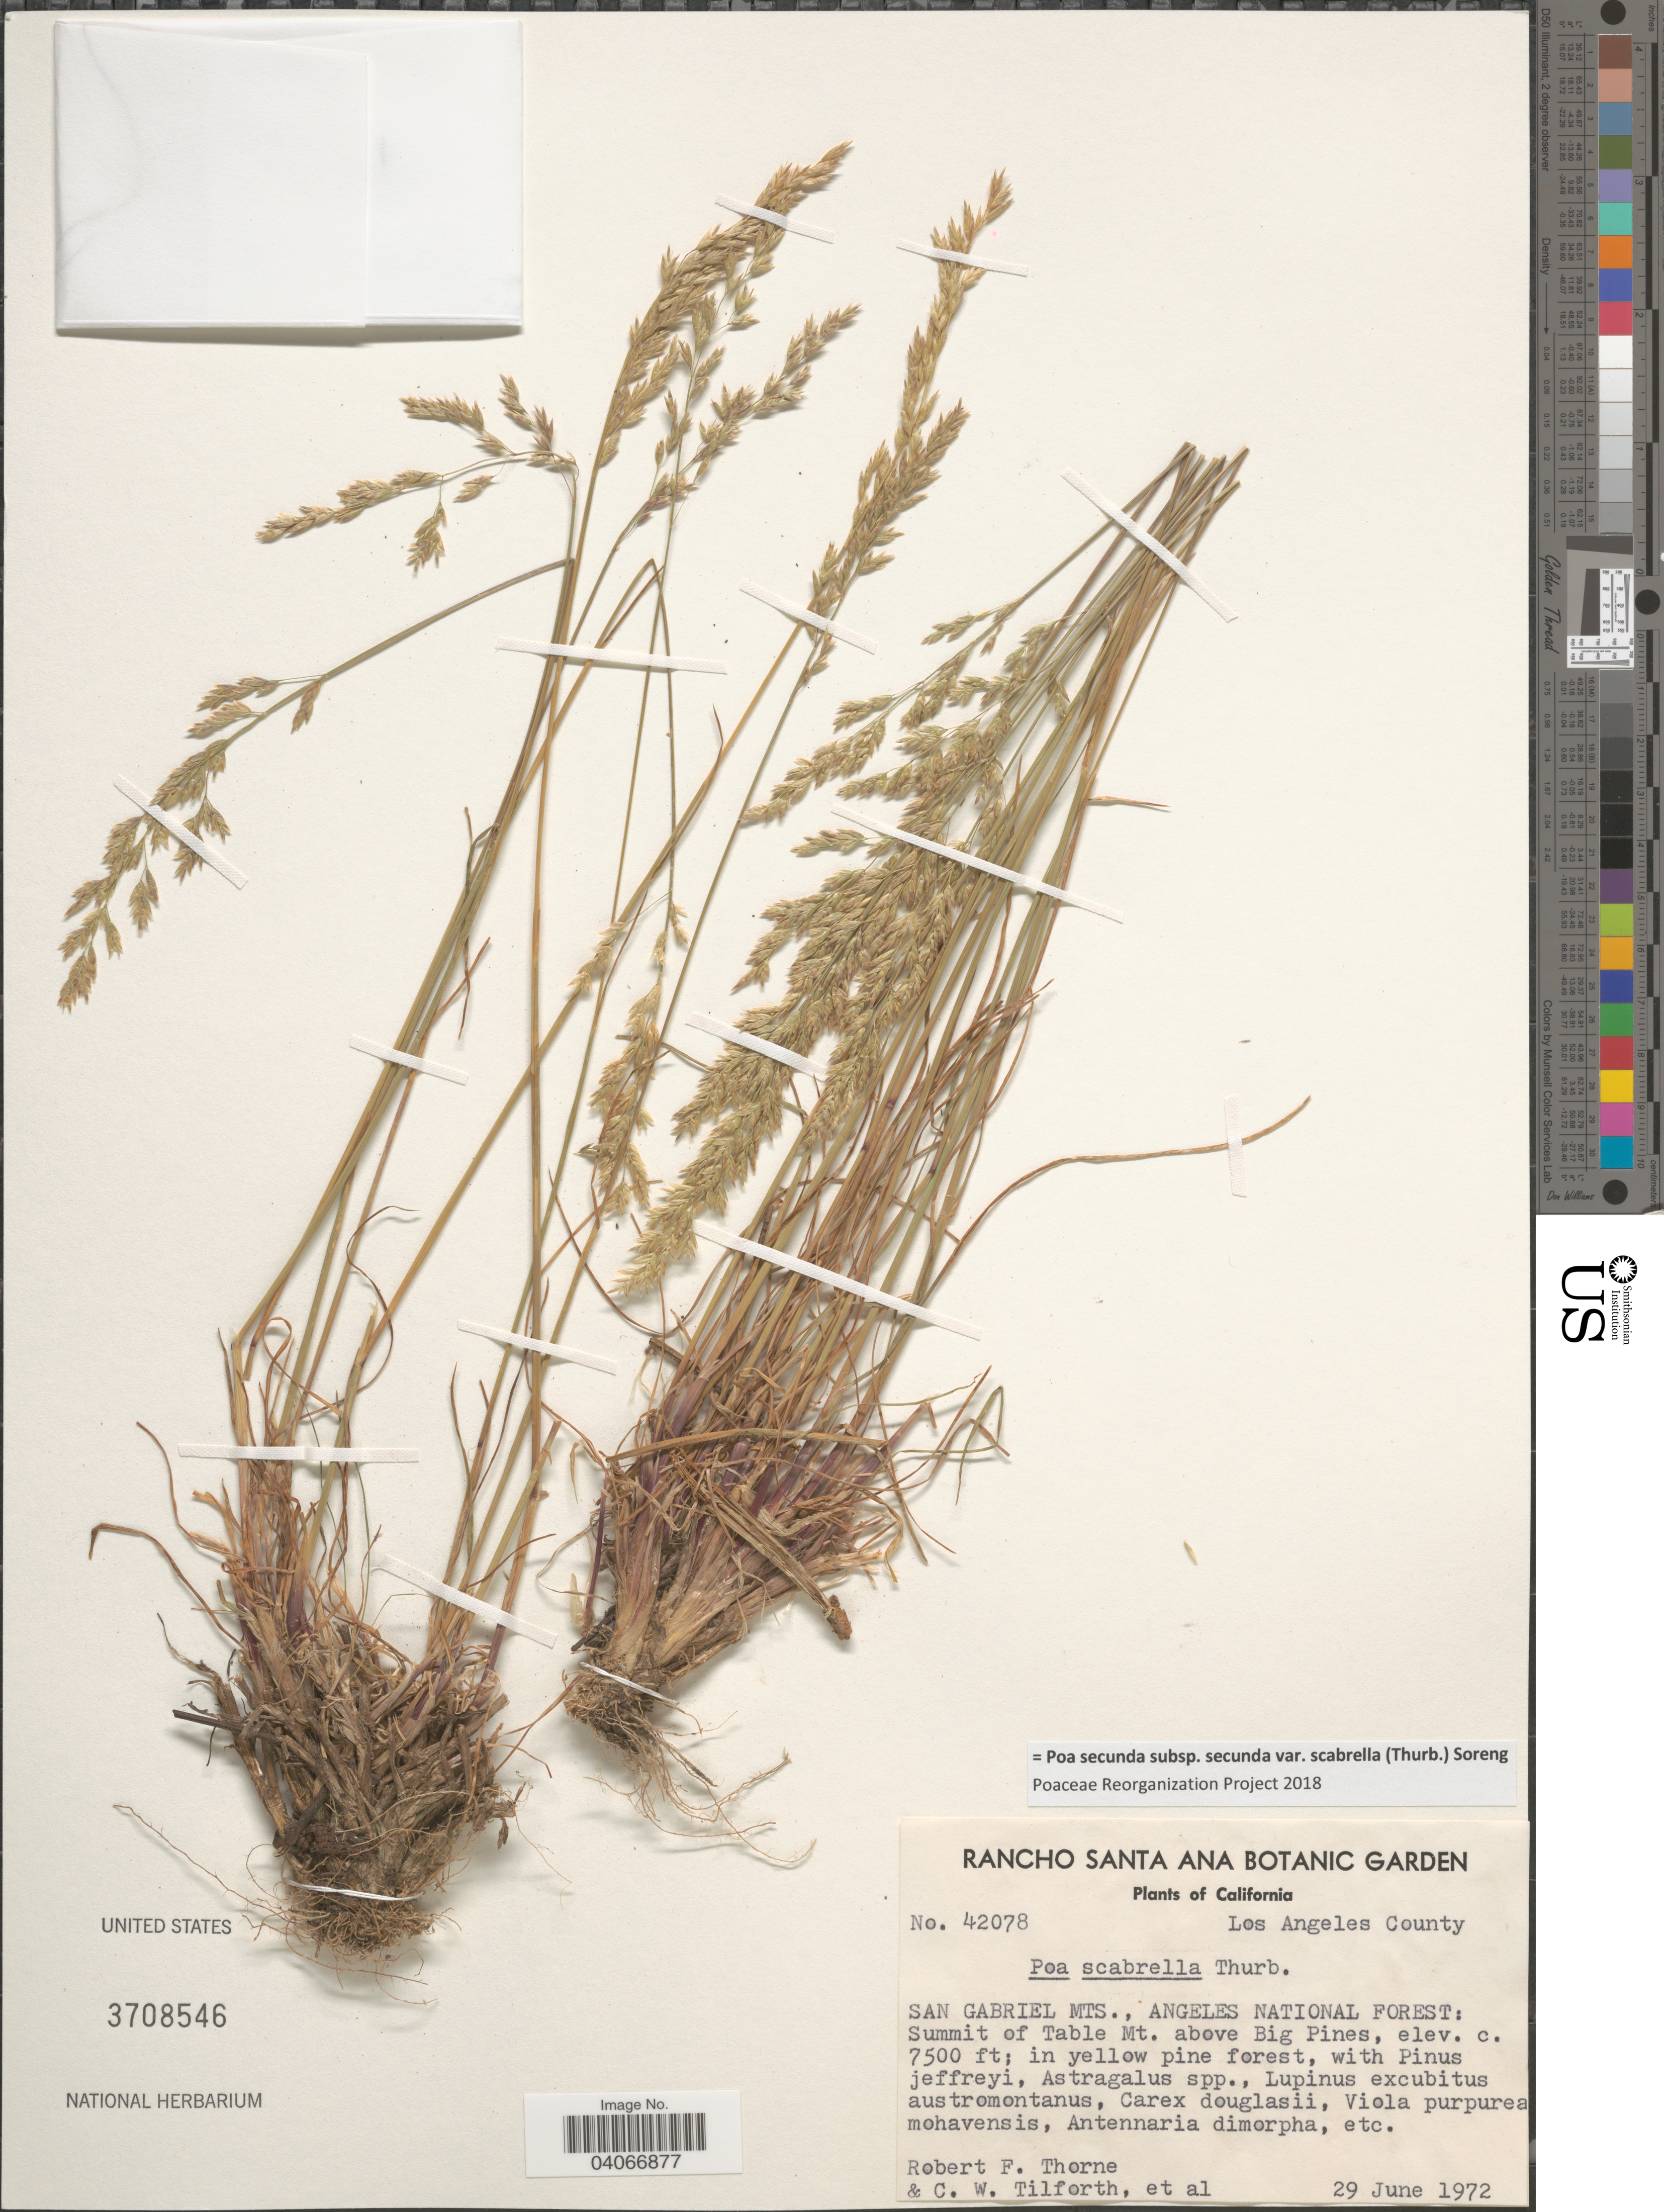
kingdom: Plantae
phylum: Tracheophyta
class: Liliopsida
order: Poales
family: Poaceae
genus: Poa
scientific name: Poa secunda subsp. secunda var. scabrella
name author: (Thurb.) Soreng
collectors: R. F. Thorne, C. Tilforth & et al.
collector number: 42078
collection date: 1972-06-29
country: United States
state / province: California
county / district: Los Angeles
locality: Los Angeles County. San Gabriel Mts., Angeles National Forest: Summit of Table Mt. above Big Pines, in yellow pine forest.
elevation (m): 2286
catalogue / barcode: US 3708546